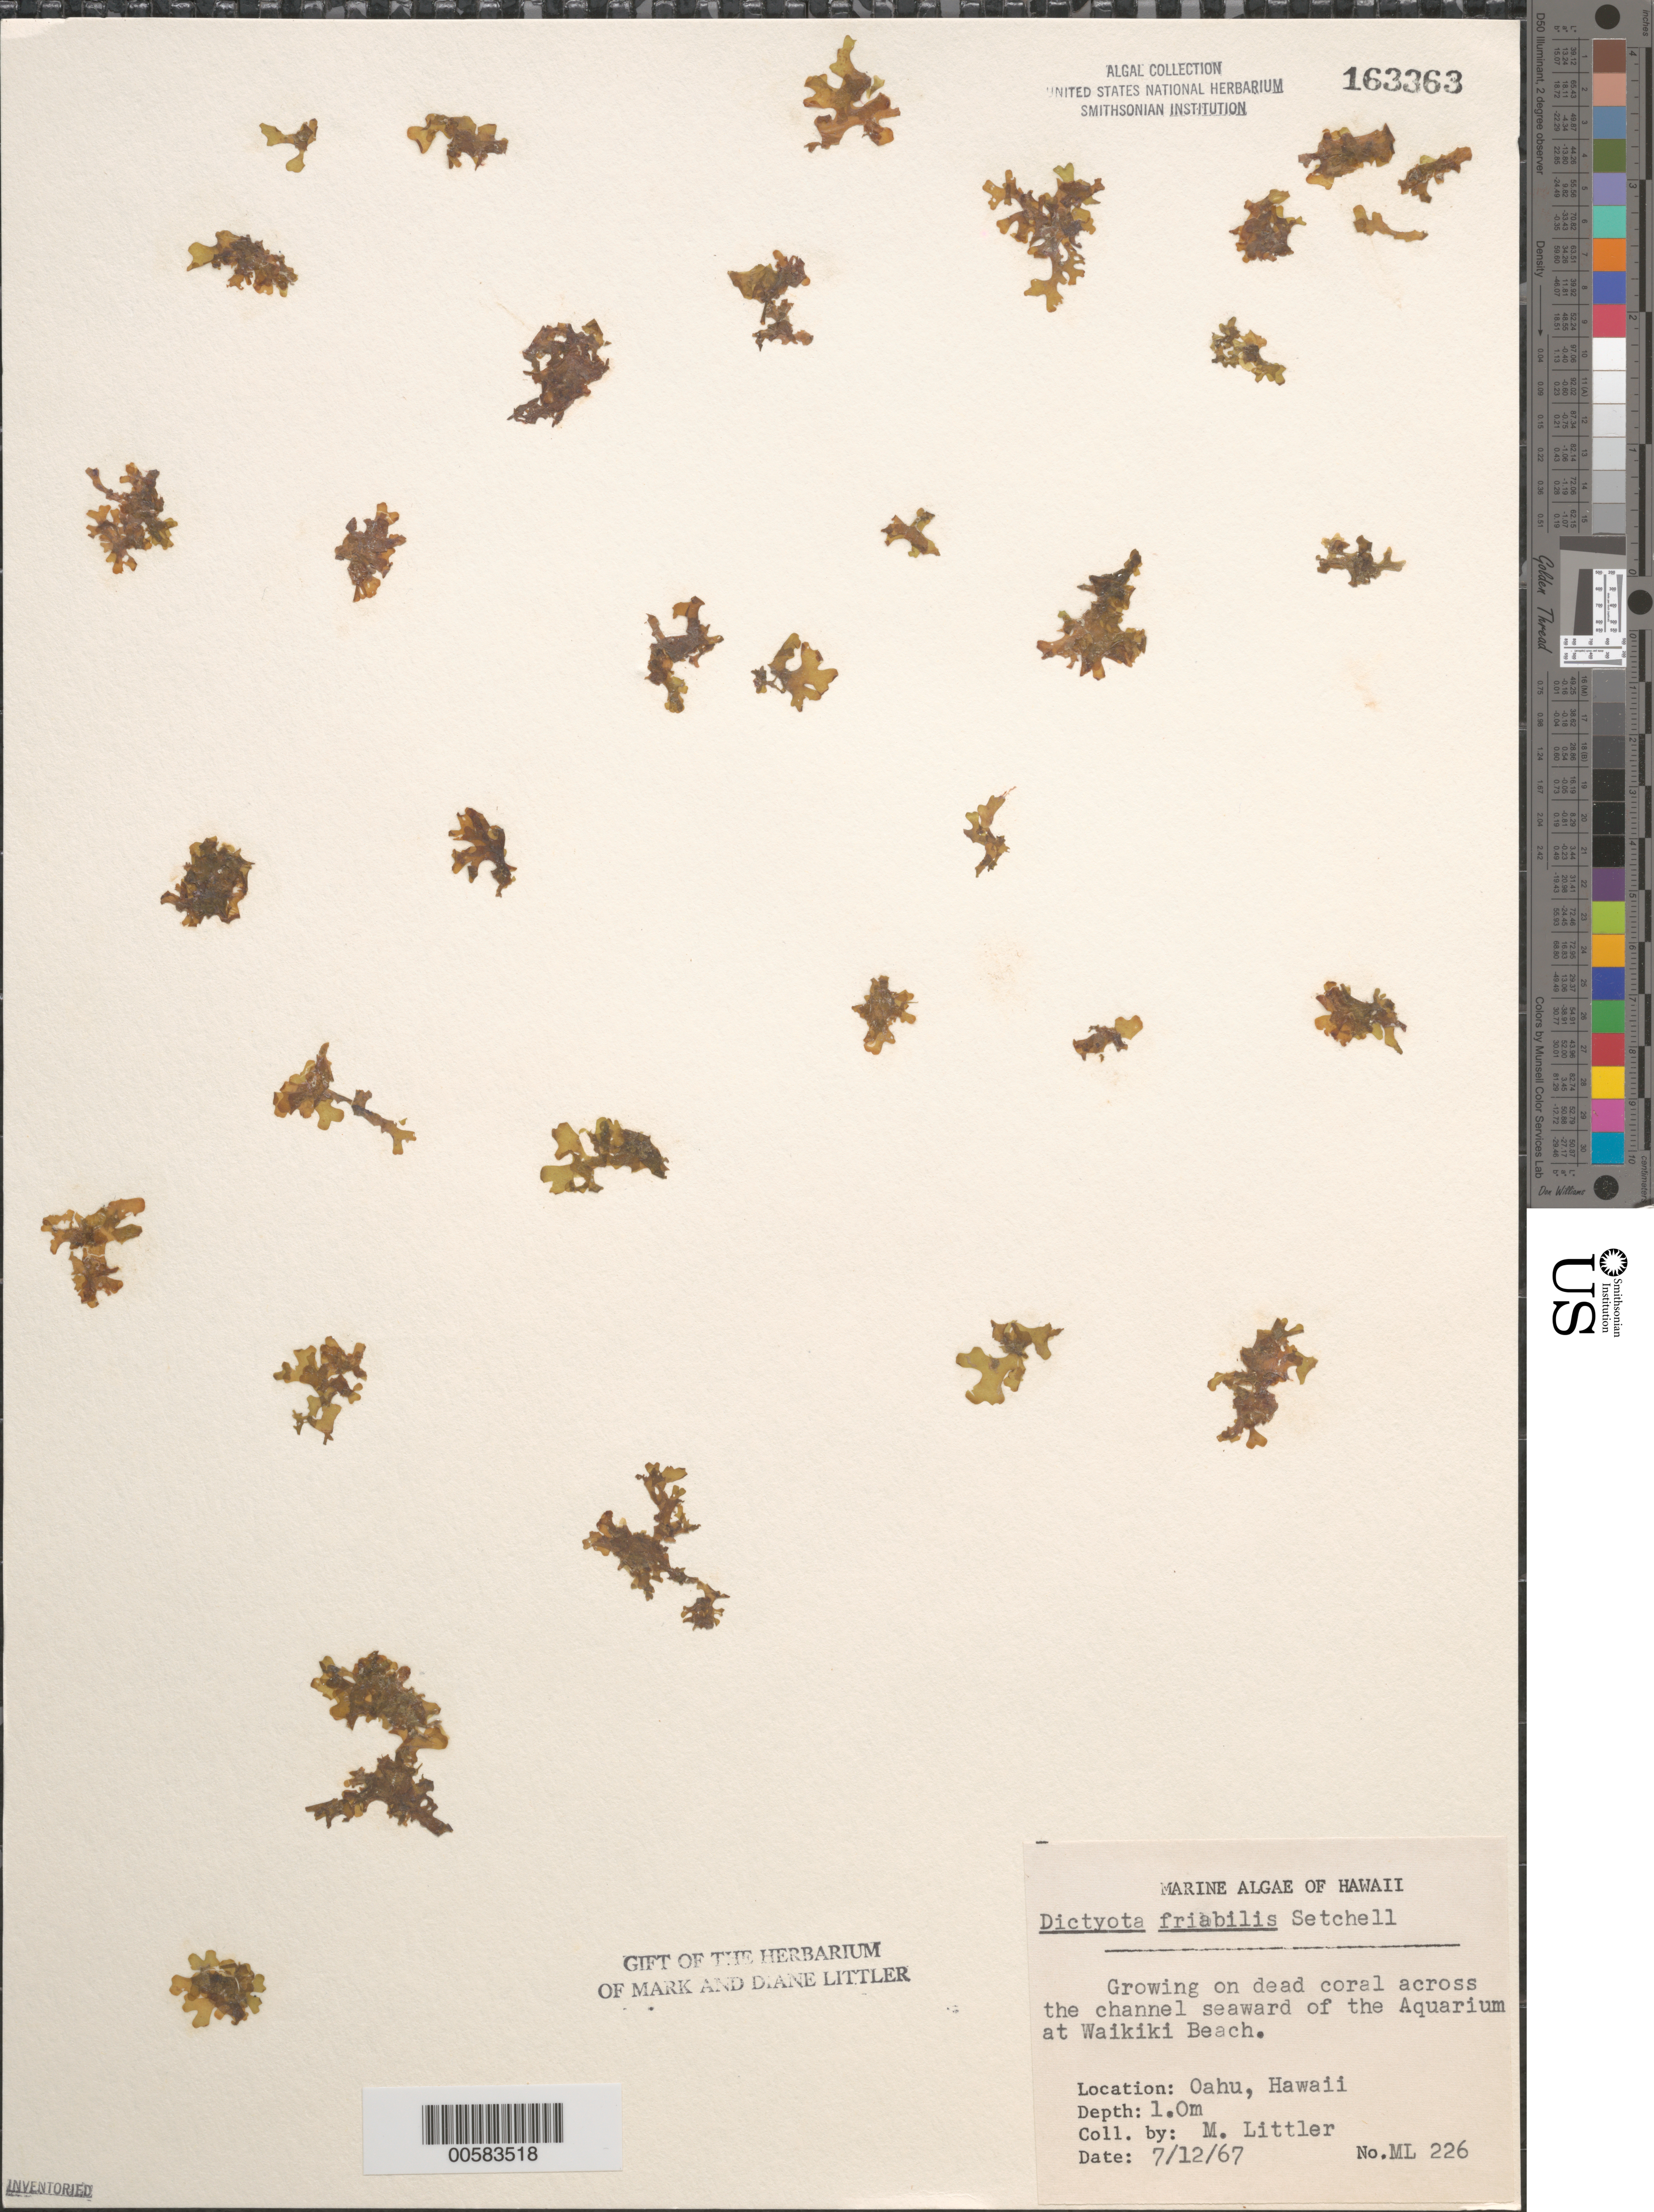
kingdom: Chromista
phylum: Ochrophyta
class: Phaeophyceae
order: Dictyotales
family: Dictyotaceae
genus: Dictyota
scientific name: Dictyota friabilis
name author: Setch.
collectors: M. M. Littler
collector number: ML 226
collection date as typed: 12 Jul 1967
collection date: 1967-07-12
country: United States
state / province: Hawaii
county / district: Honolulu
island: Oahu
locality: Waikiki Beach near Aquarium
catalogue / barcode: US 163363